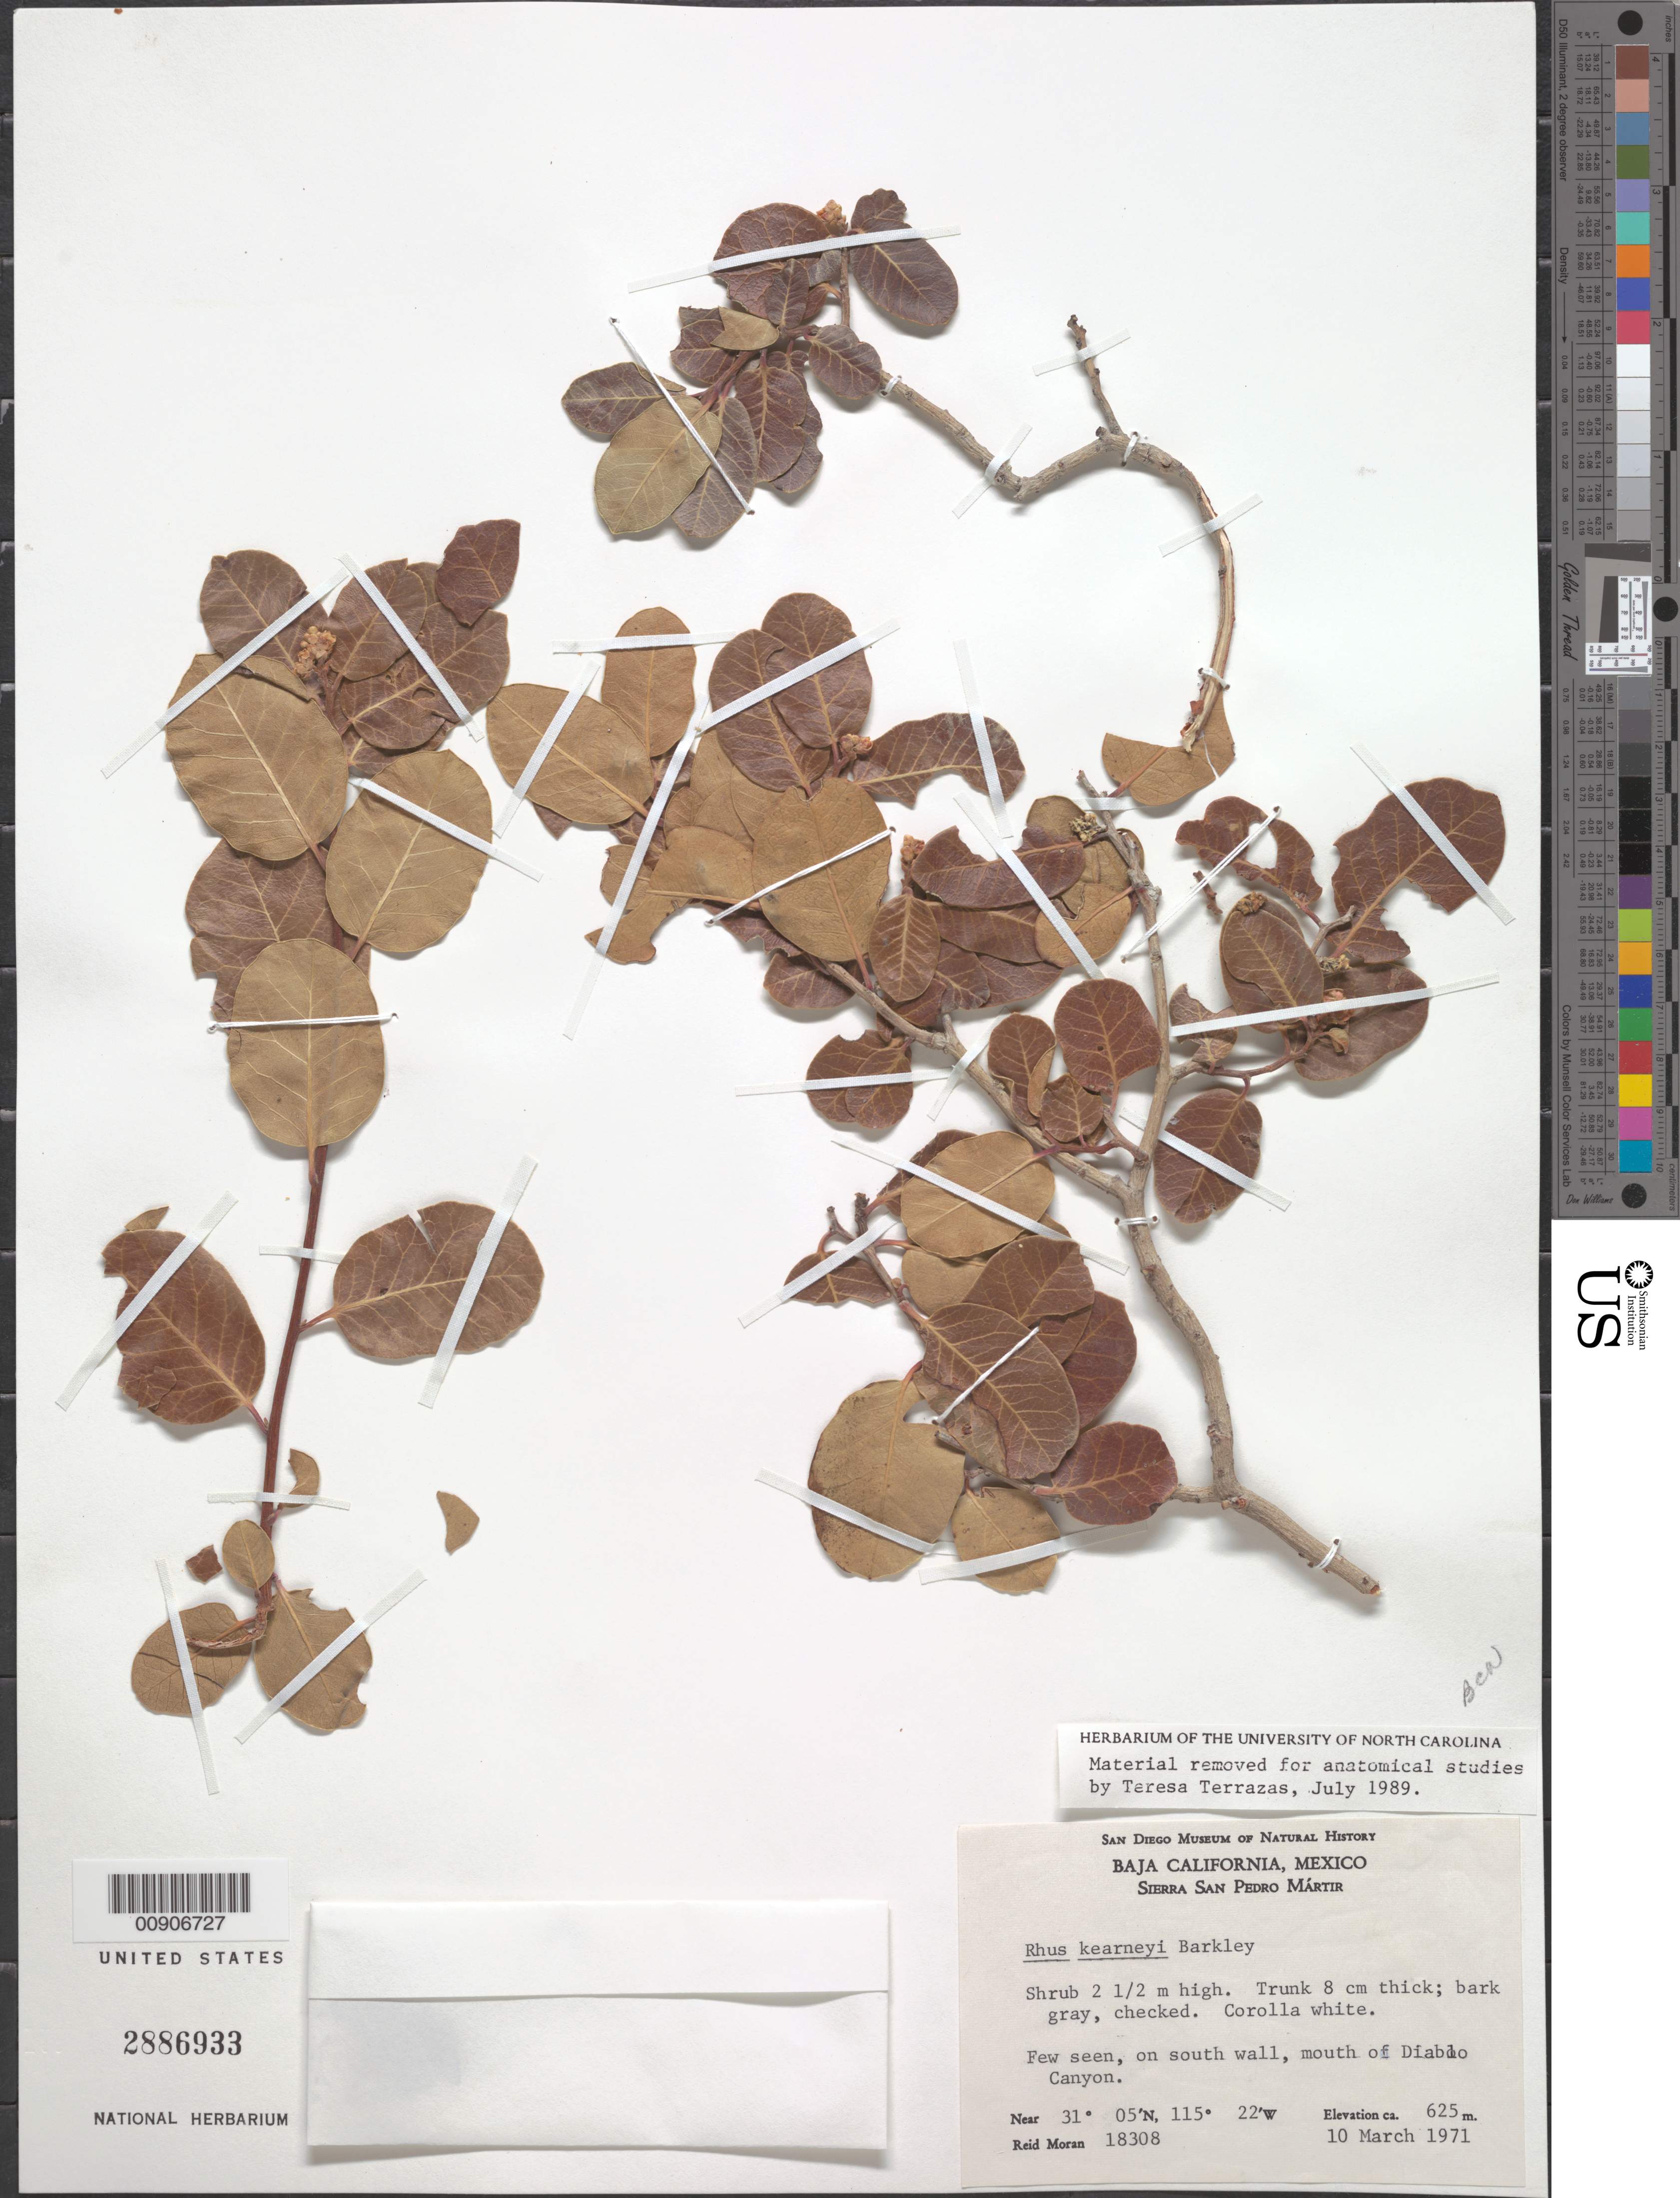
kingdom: Plantae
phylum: Tracheophyta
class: Magnoliopsida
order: Sapindales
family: Anacardiaceae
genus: Rhus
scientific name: Rhus kearneyi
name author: F.A. Barkley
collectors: R. V. Moran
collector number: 18308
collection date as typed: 10 Mar 1971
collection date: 1971-03-10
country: Mexico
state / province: Baja California Norte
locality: Baja California, Sierra San Pedro Mártir. On south wall, mouth of Diablo Canyon.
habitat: South wall Canyon.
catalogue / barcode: US 2886933